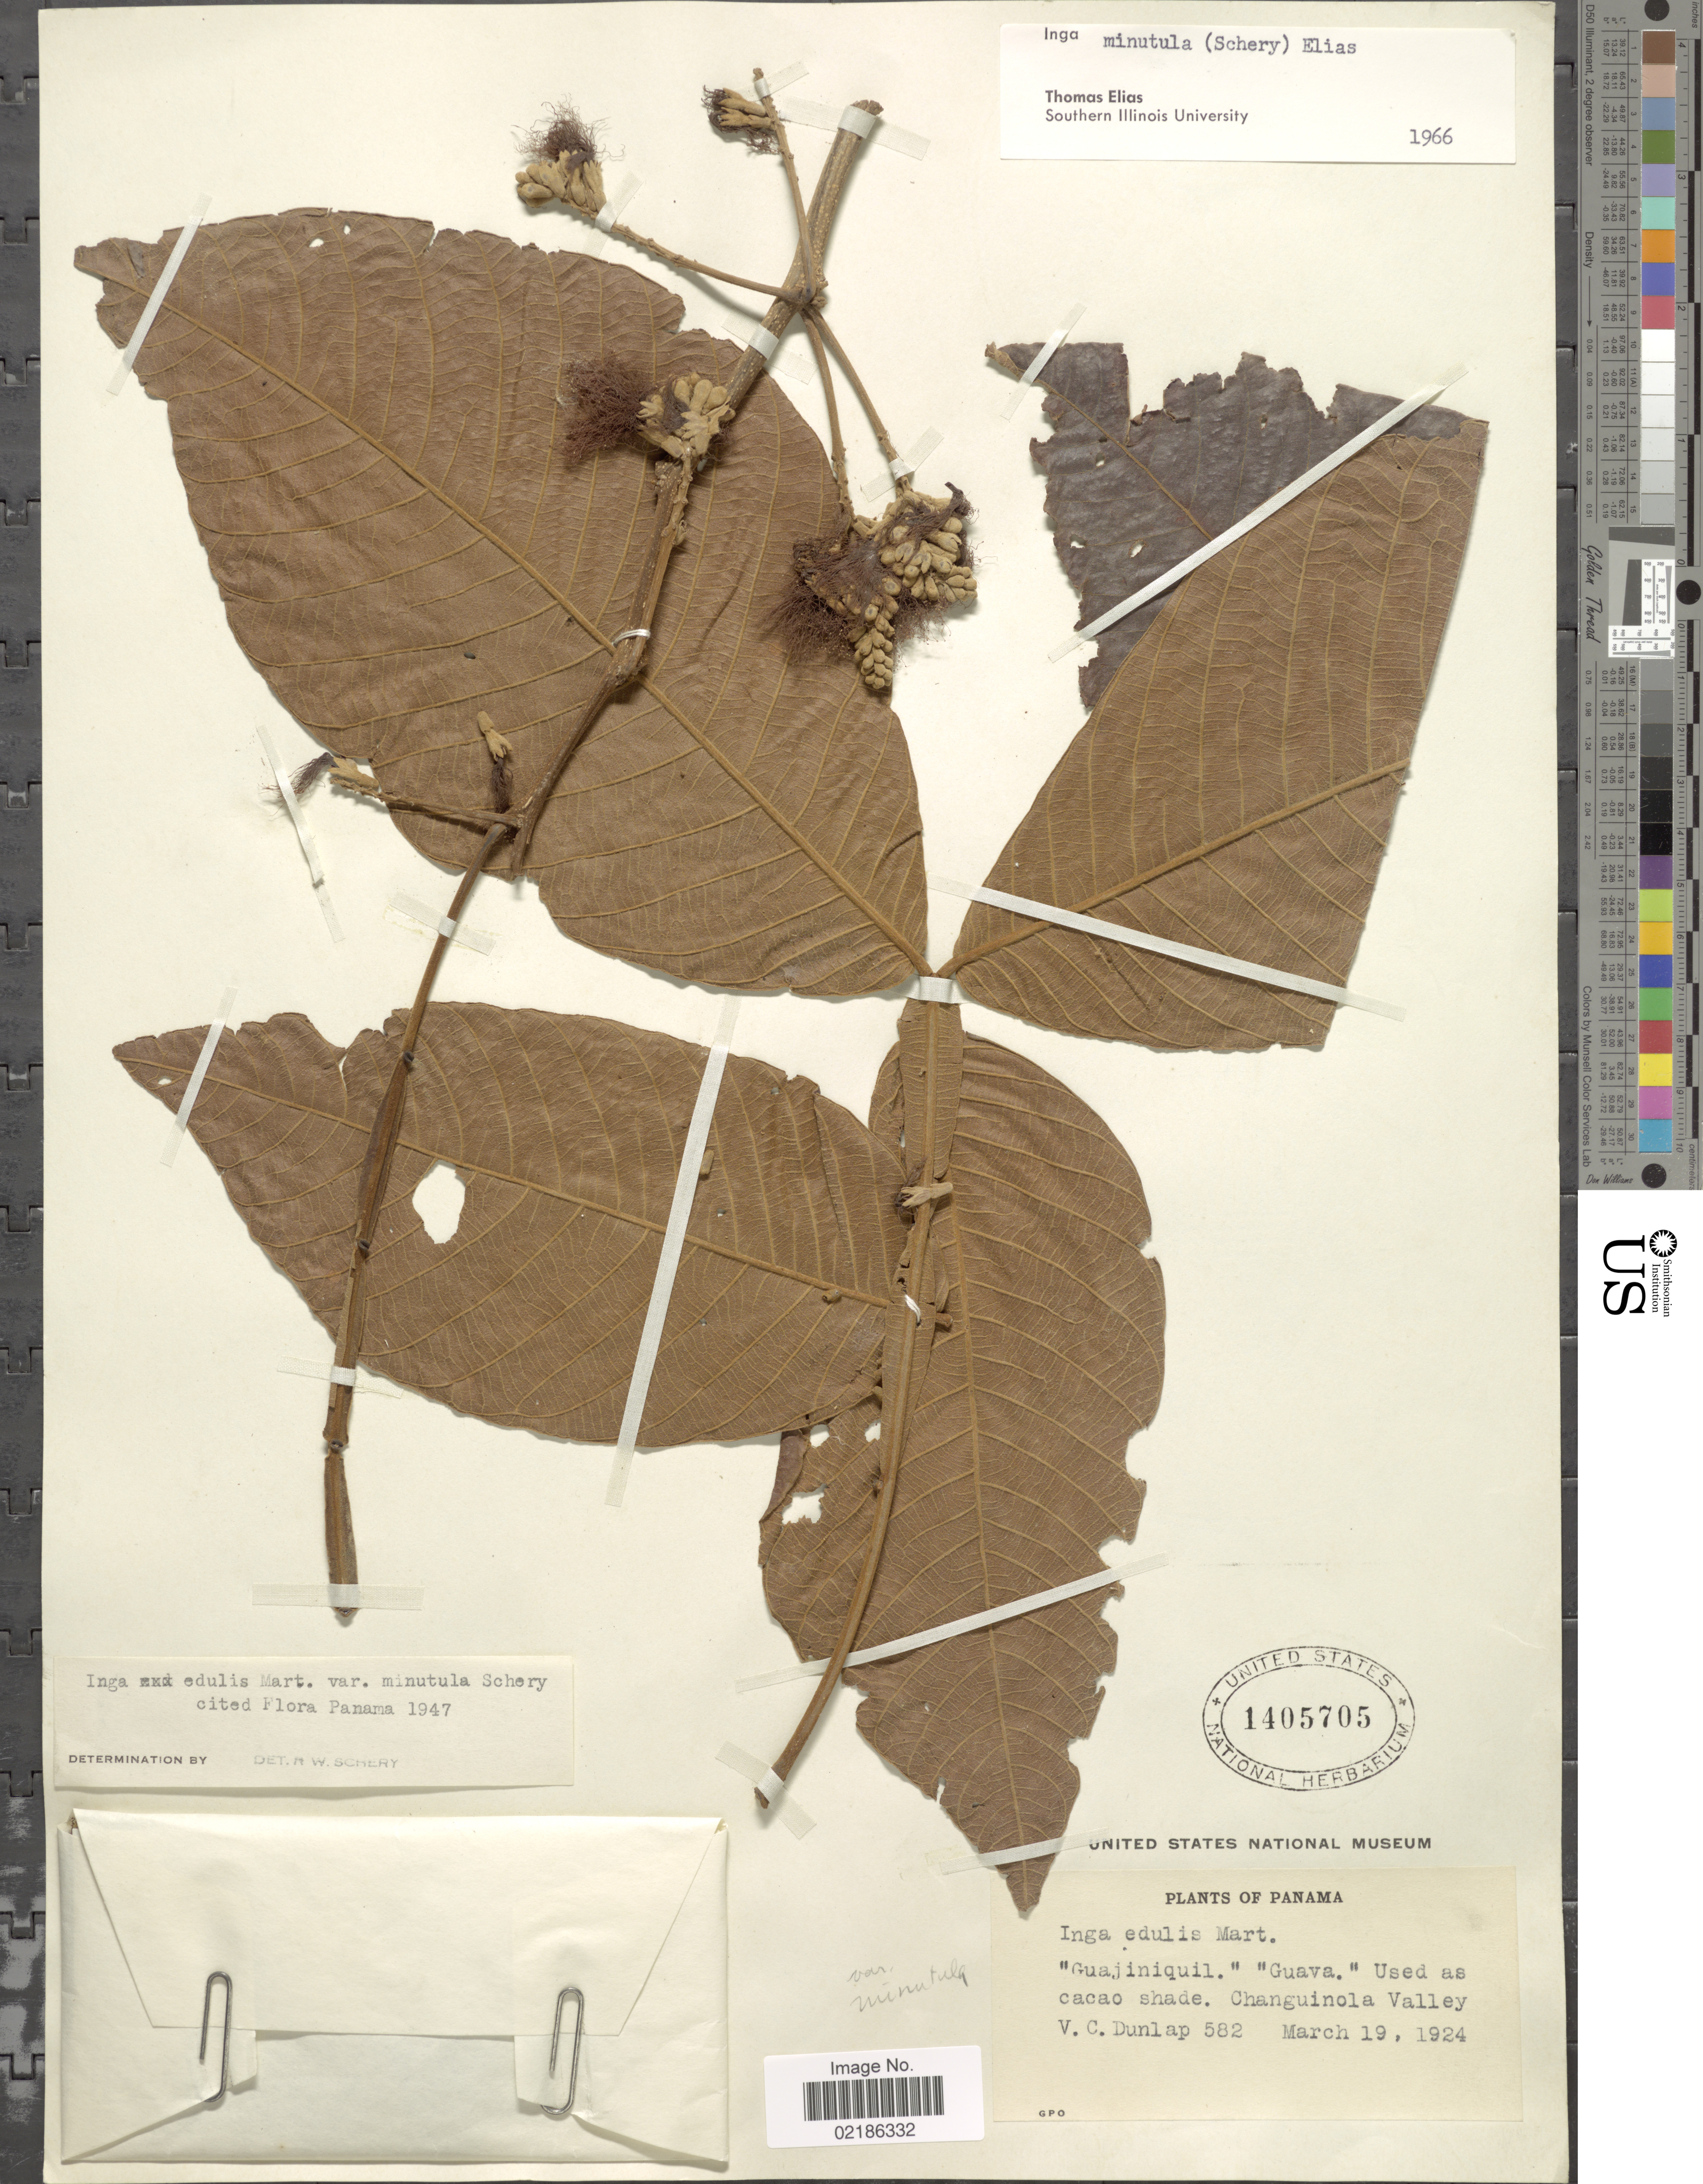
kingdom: Plantae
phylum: Tracheophyta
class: Magnoliopsida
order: Fabales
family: Fabaceae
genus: Inga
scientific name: Inga minutula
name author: (Schery) T.S. Elias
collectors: V. C. Dunlap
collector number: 582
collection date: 1924-03-19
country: Panama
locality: Changuinola Valley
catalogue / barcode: US 1405705